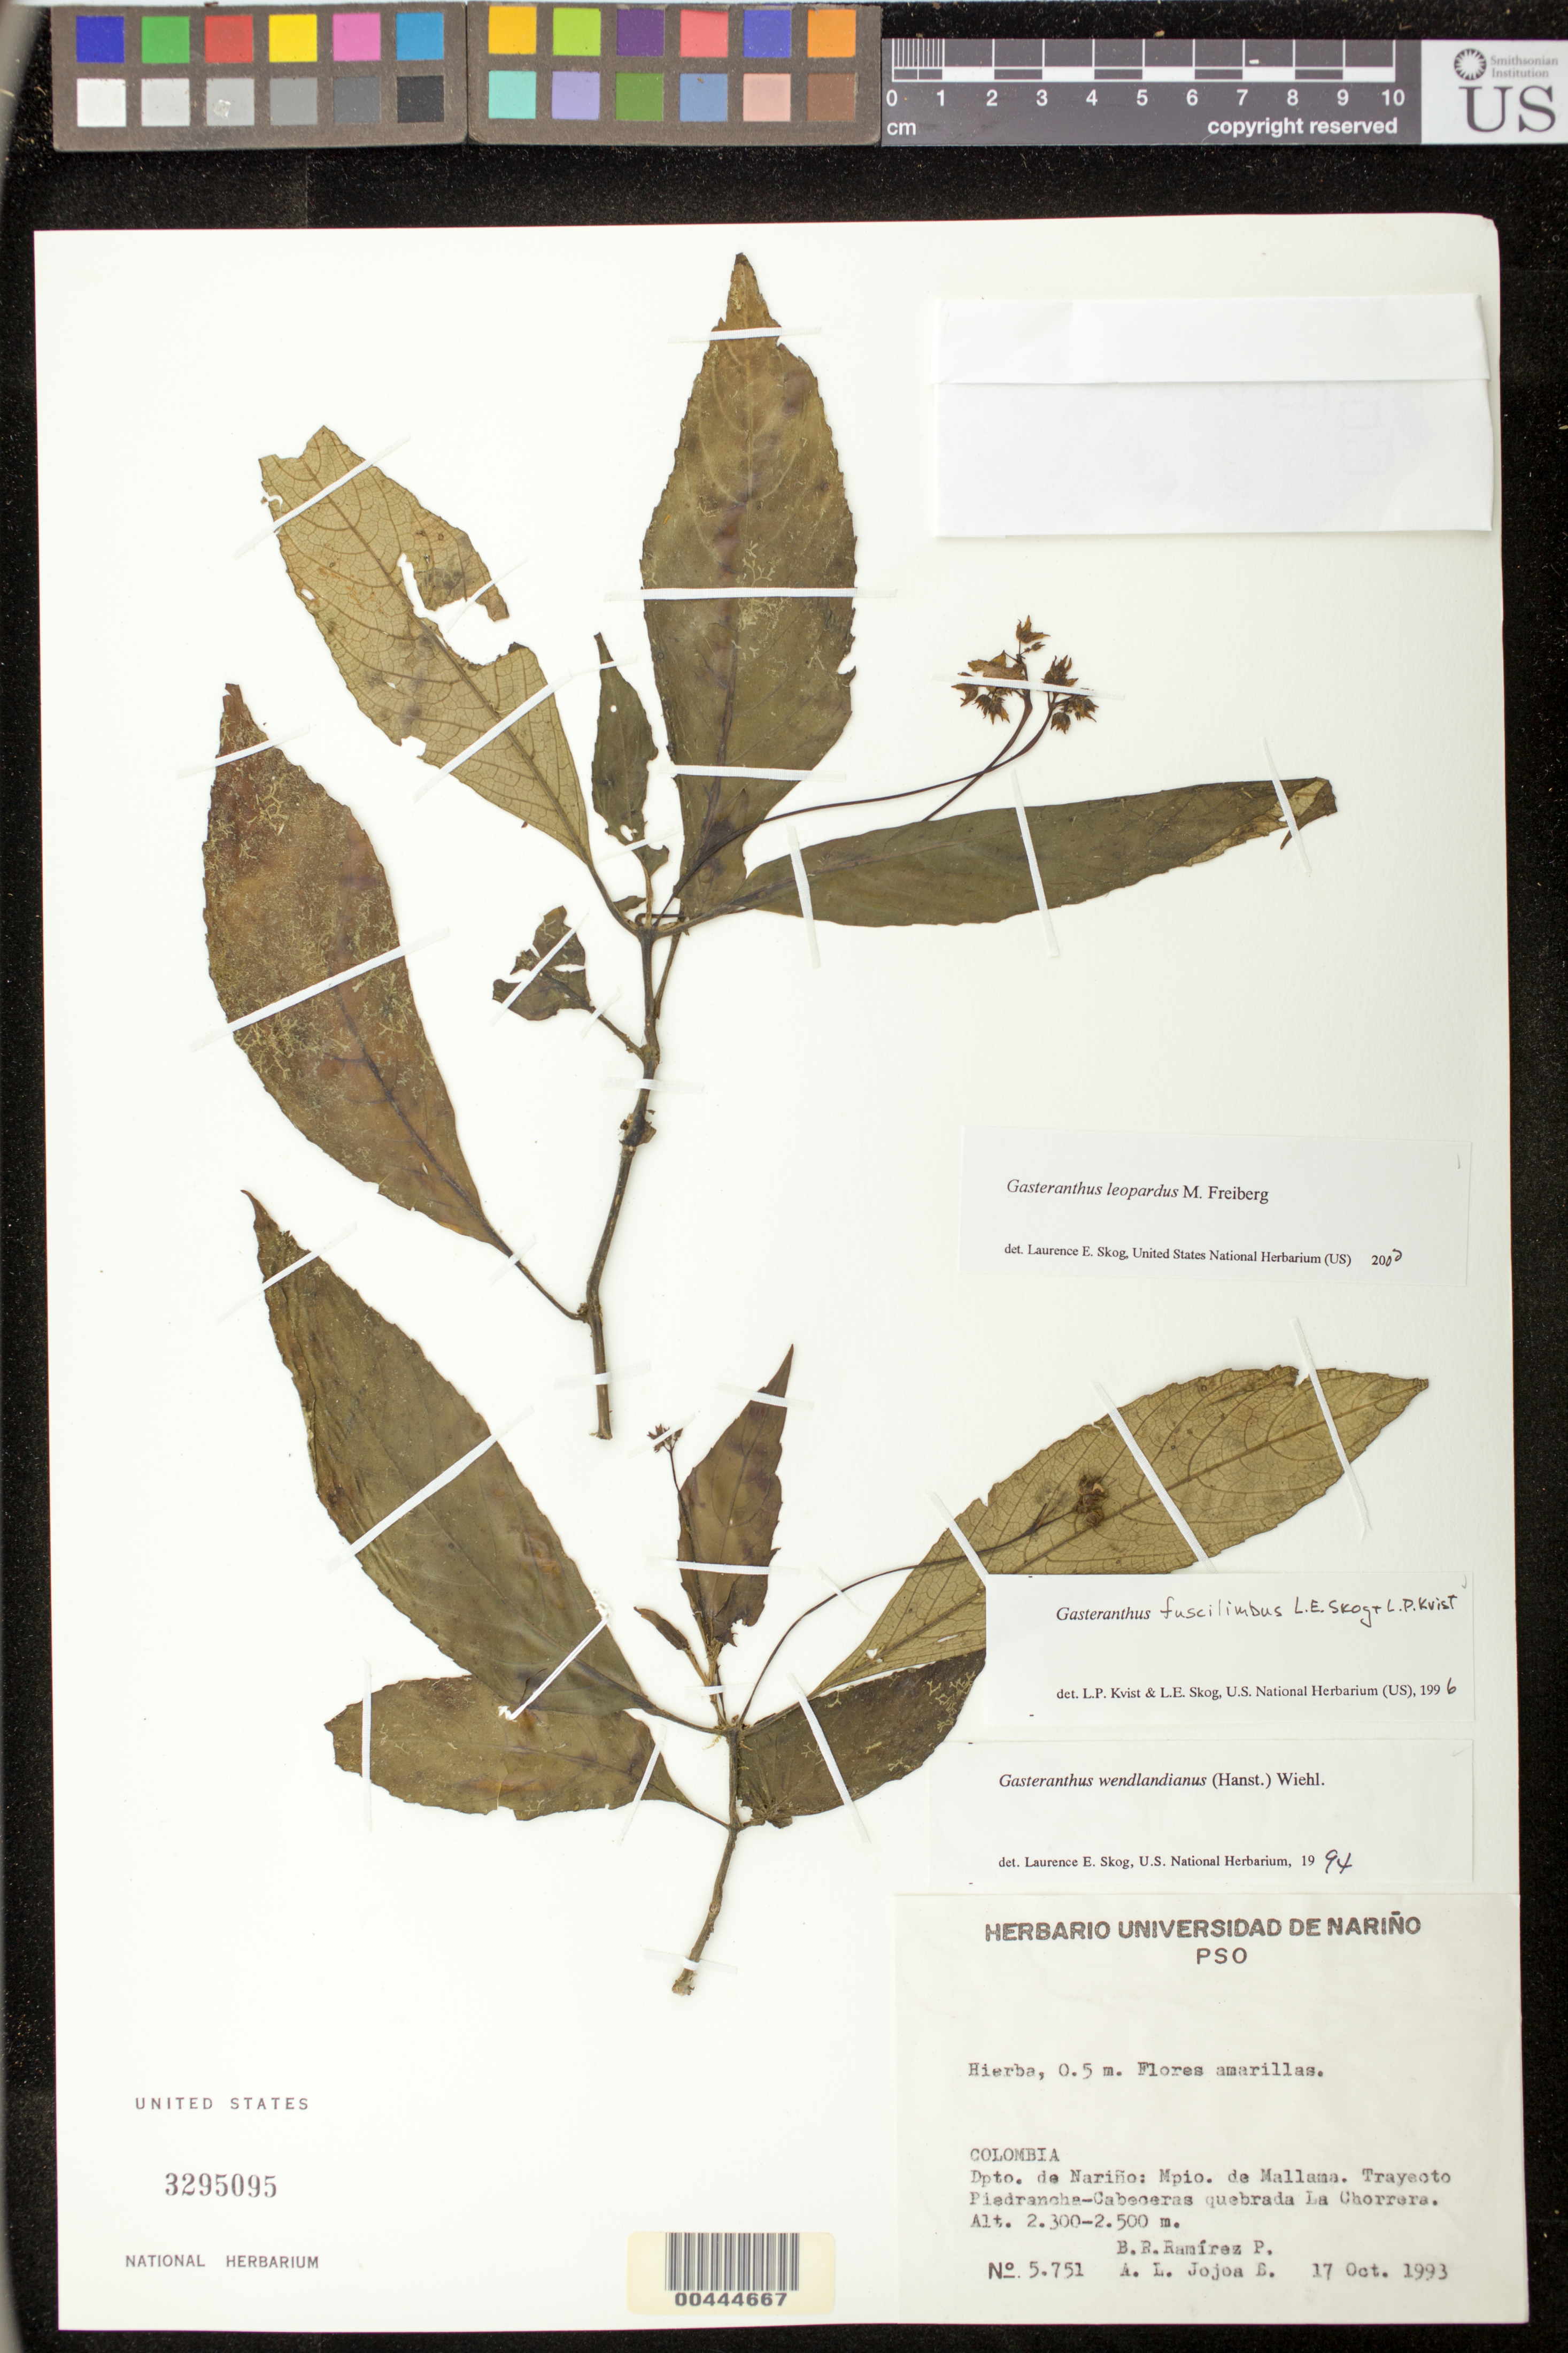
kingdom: Plantae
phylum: Tracheophyta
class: Magnoliopsida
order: Lamiales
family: Gesneriaceae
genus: Gasteranthus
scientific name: Gasteranthus leopardus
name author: M. Freiberg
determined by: Skog, Laurence E.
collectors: B. R. Ramirez P. & A. Jojoa B.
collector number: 5751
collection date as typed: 17 Oct 1993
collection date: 1993-10-17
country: Colombia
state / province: Nariño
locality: Mpio. de Mallama, trayecto Piedrancha - Cabaceras quebrada La Chorrera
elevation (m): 2300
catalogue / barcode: US 3295095